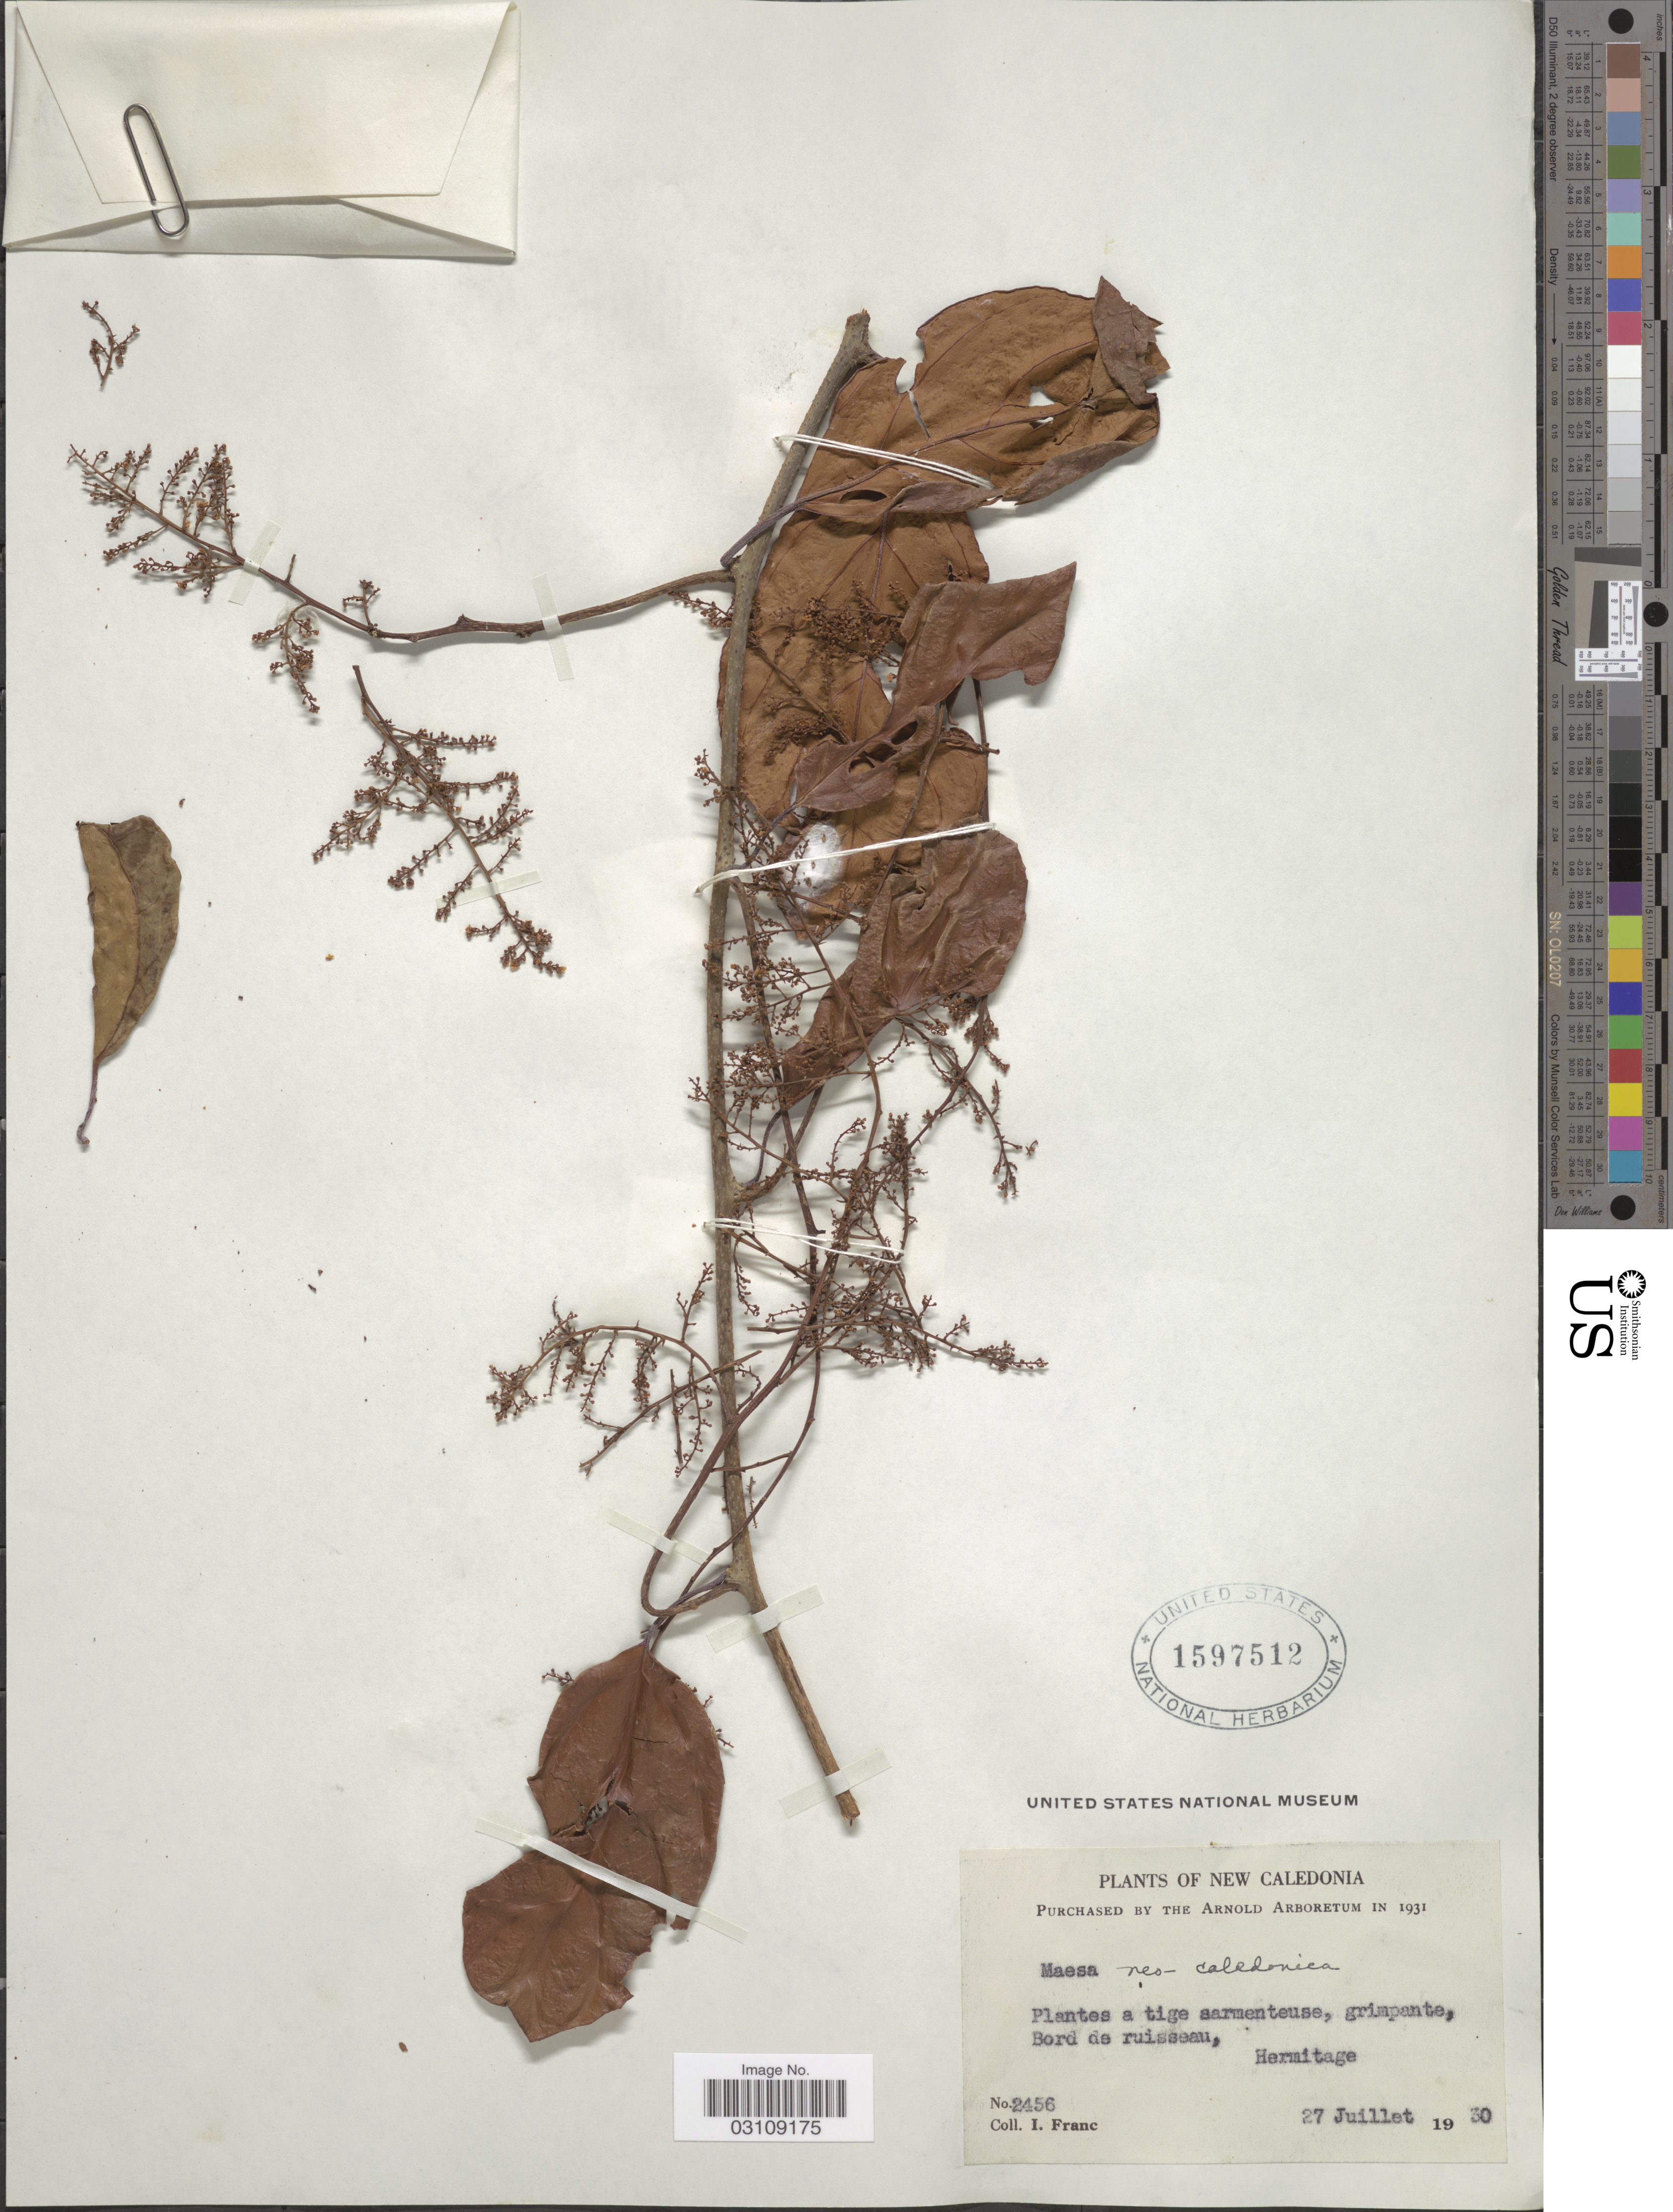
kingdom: Plantae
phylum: Tracheophyta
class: Magnoliopsida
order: Ericales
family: Primulaceae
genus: Maesa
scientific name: Maesa novocaledonica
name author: Mez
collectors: I. Franc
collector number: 2456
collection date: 1930-07-27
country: New Caledonia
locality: Hermitage.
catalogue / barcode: US 1597512